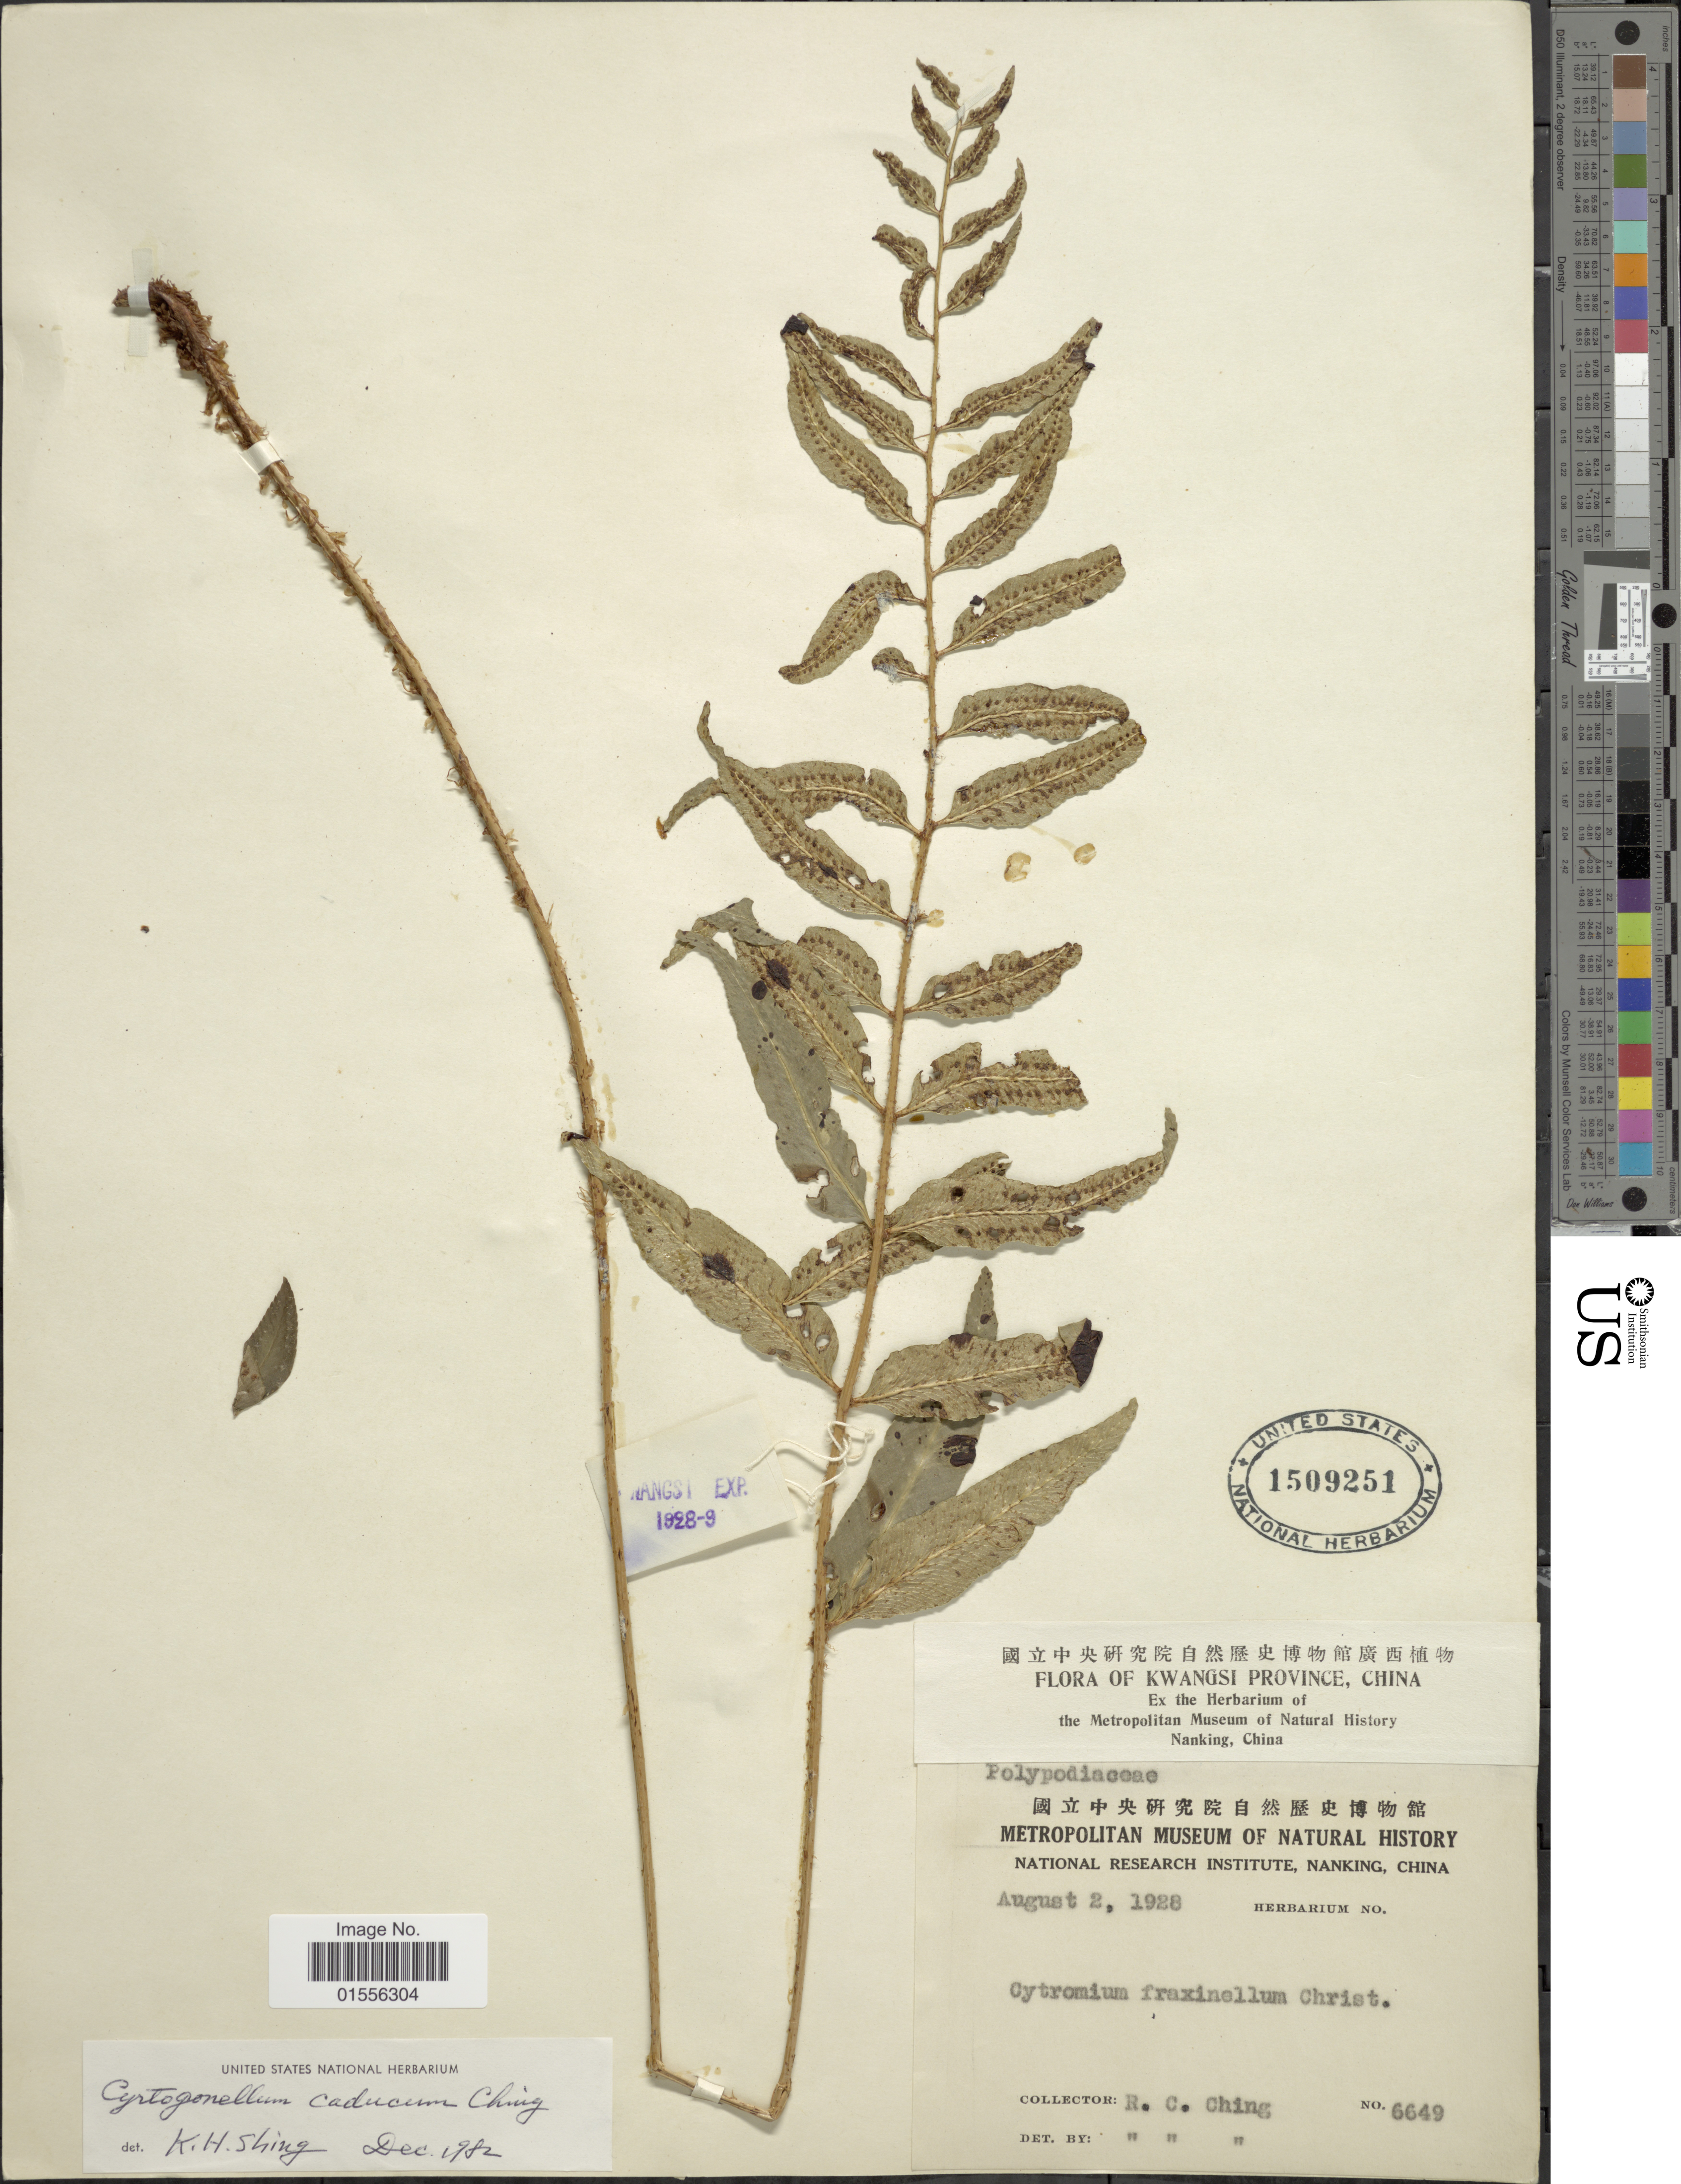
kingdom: Plantae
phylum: Tracheophyta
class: Polypodiopsida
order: Polypodiales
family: Dryopteridaceae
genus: Cyrtomium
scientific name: Cyrtomium fraxinellum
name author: (Christ) Christ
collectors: R. C. Ching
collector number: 6649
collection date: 1928-08-02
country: China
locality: Kwangsi Province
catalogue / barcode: US 1509251